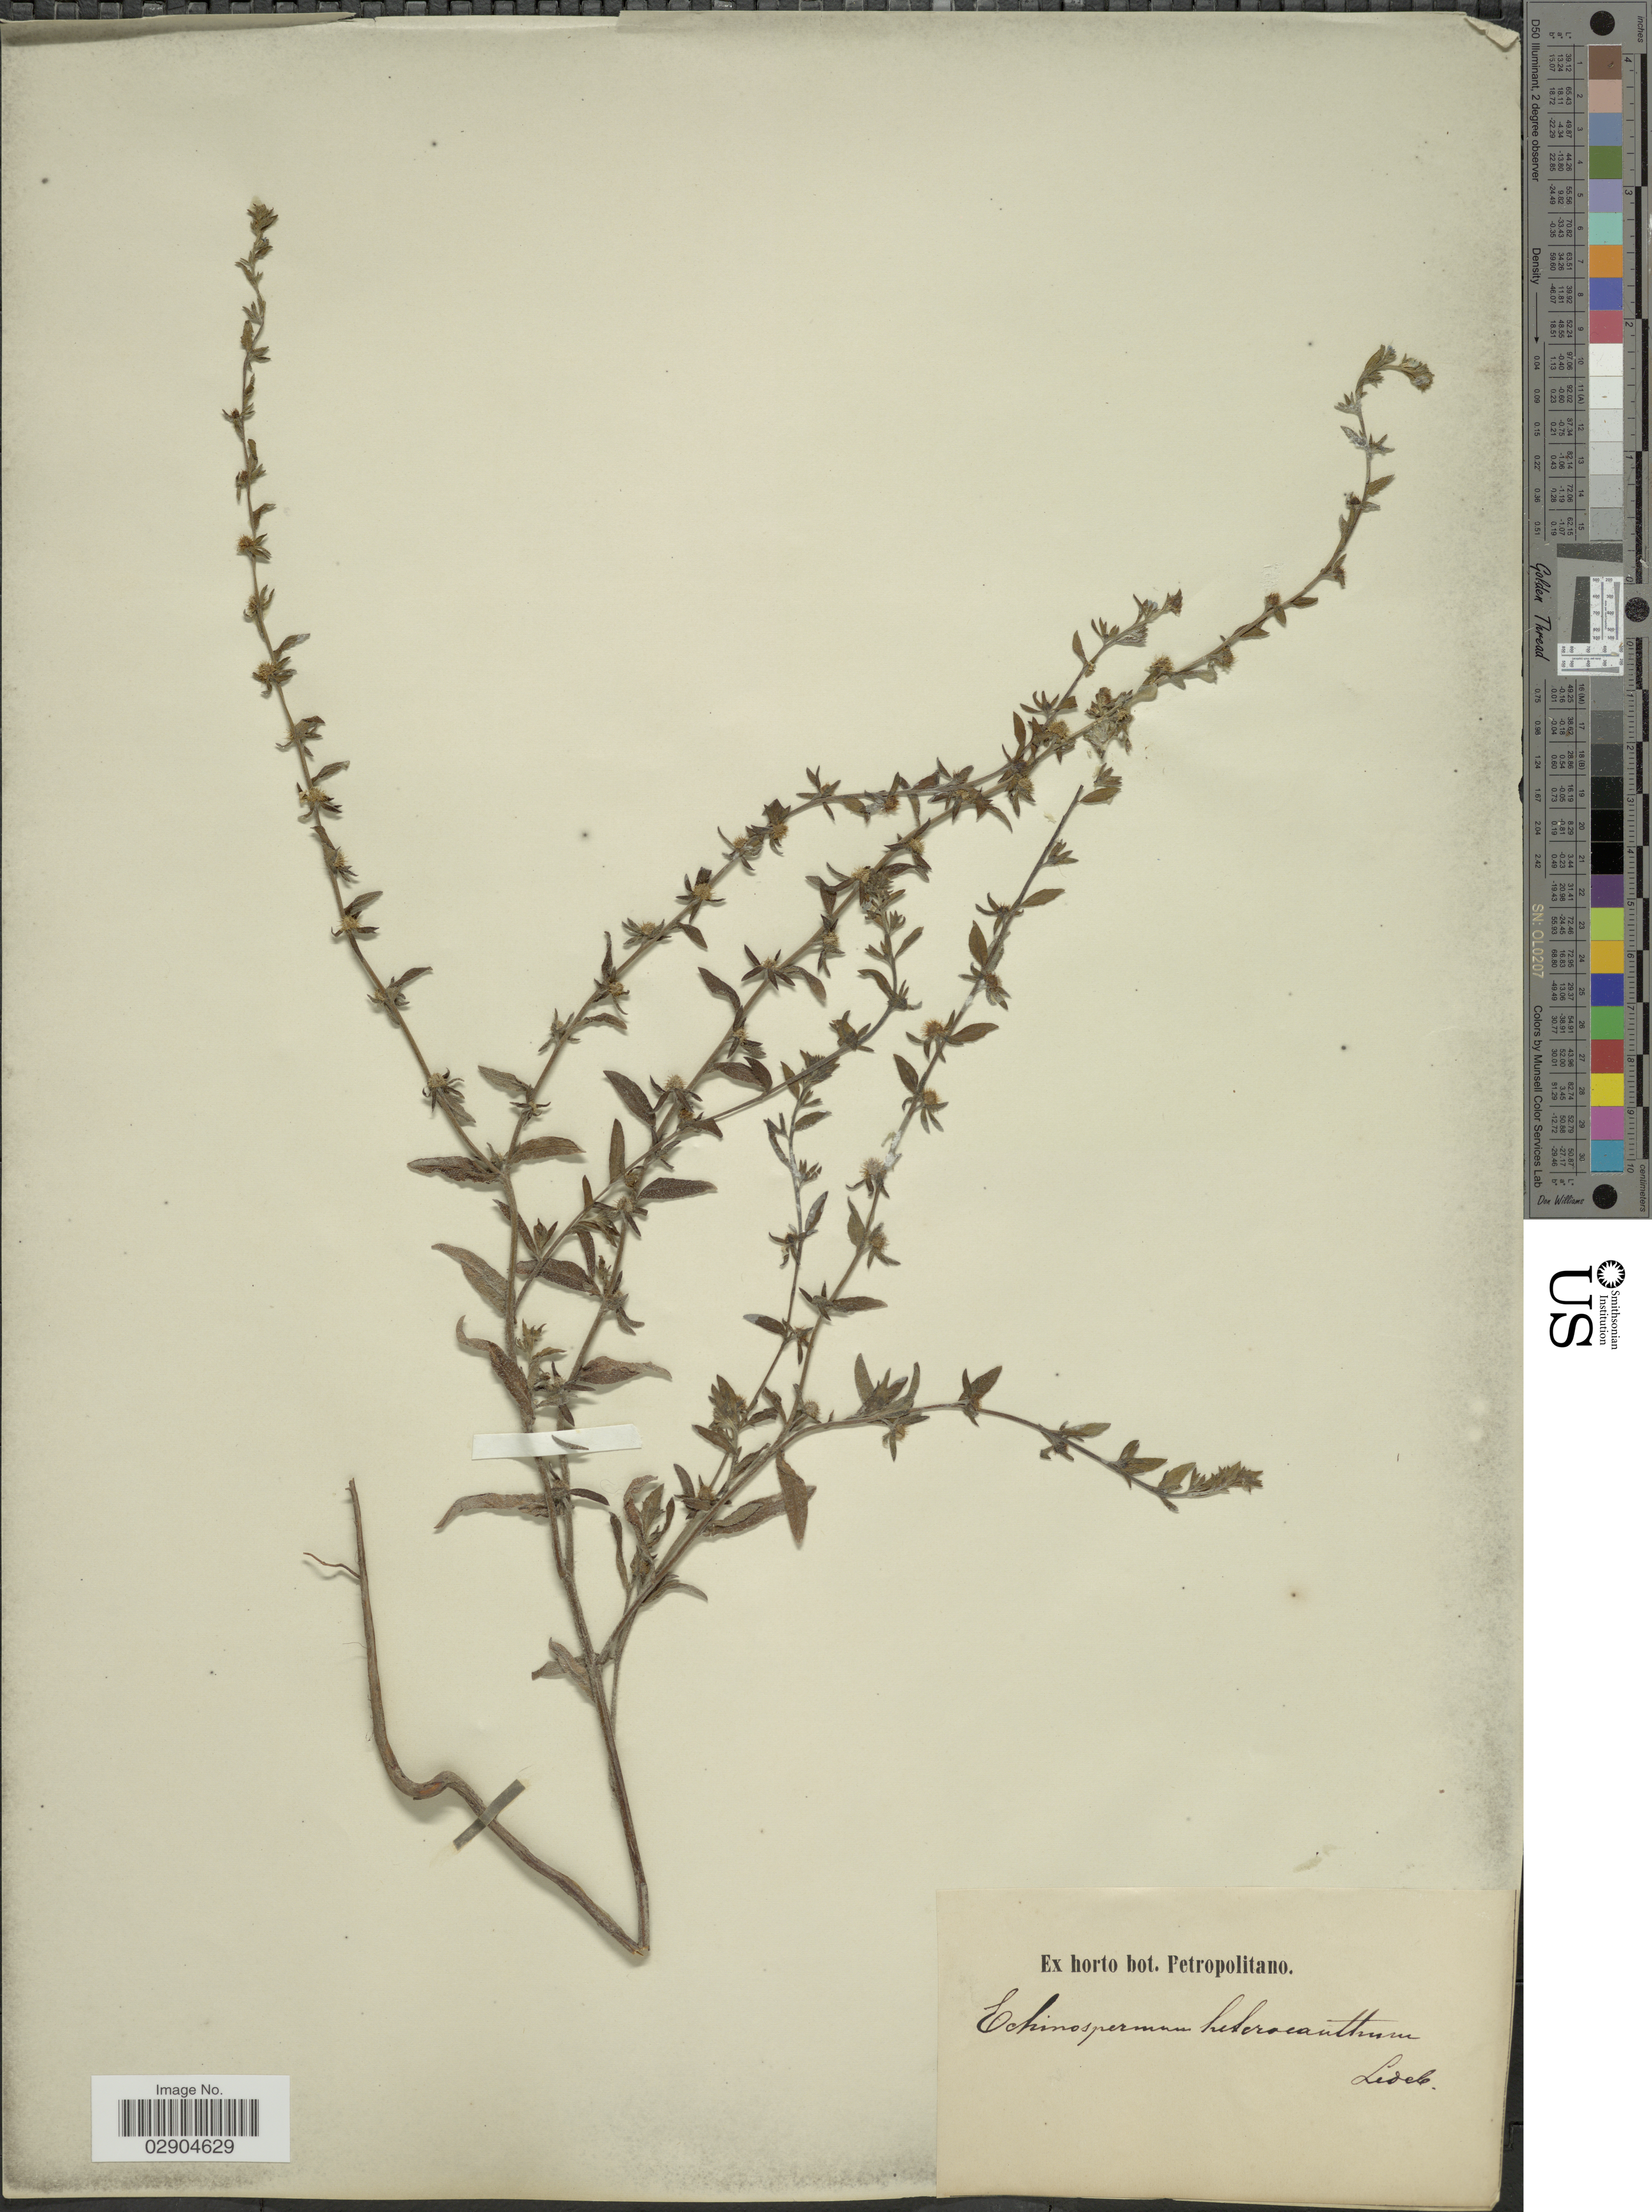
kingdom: Plantae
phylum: Tracheophyta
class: Magnoliopsida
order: Boraginales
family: Boraginaceae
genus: Lappula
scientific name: Lappula heteracantha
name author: Borbás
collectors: ex Horto Bot. Petropolitano